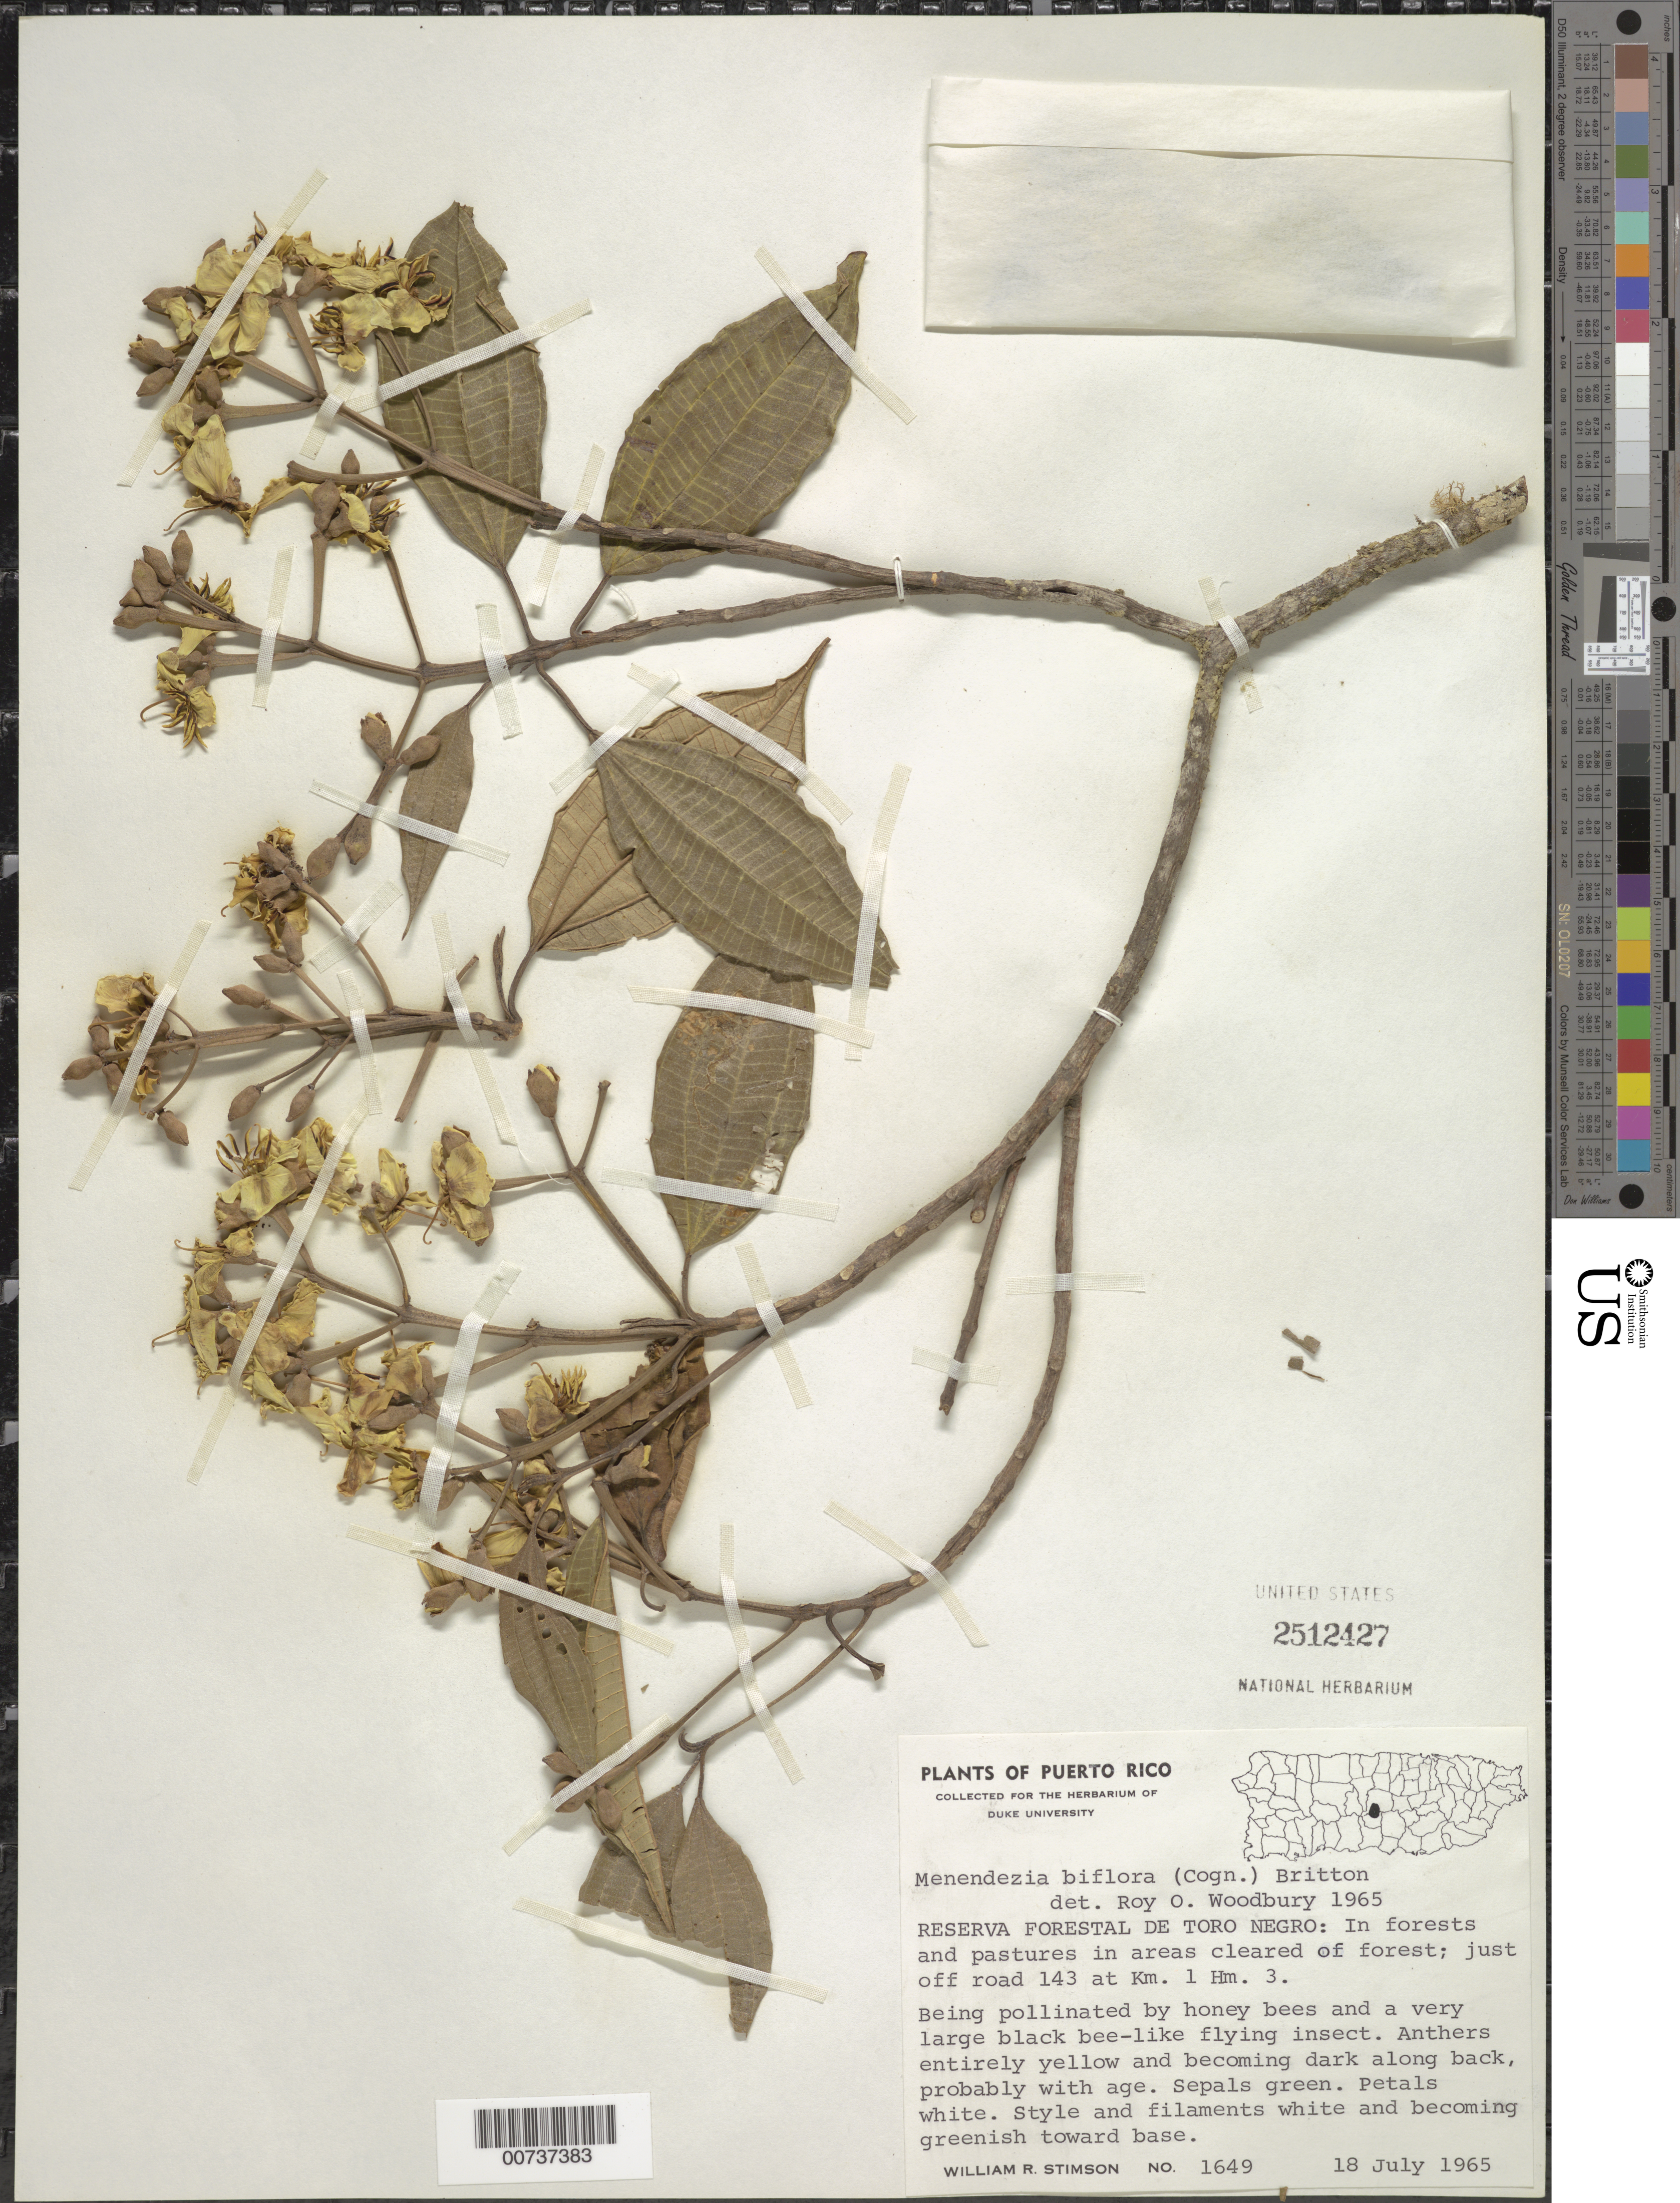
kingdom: Plantae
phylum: Tracheophyta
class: Magnoliopsida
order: Myrtales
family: Melastomataceae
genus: Tetrazygia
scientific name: Tetrazygia biflora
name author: (Cogn.) Urb.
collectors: W. R. Stimson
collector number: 1649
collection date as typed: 18 Jul 1965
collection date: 1965-07-18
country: Puerto Rico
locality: Reserva Forestal de Toro Negro: just off road 143 at km 1 Hm 3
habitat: In forest and pastures in areas cleared of forest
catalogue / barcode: US 2512427